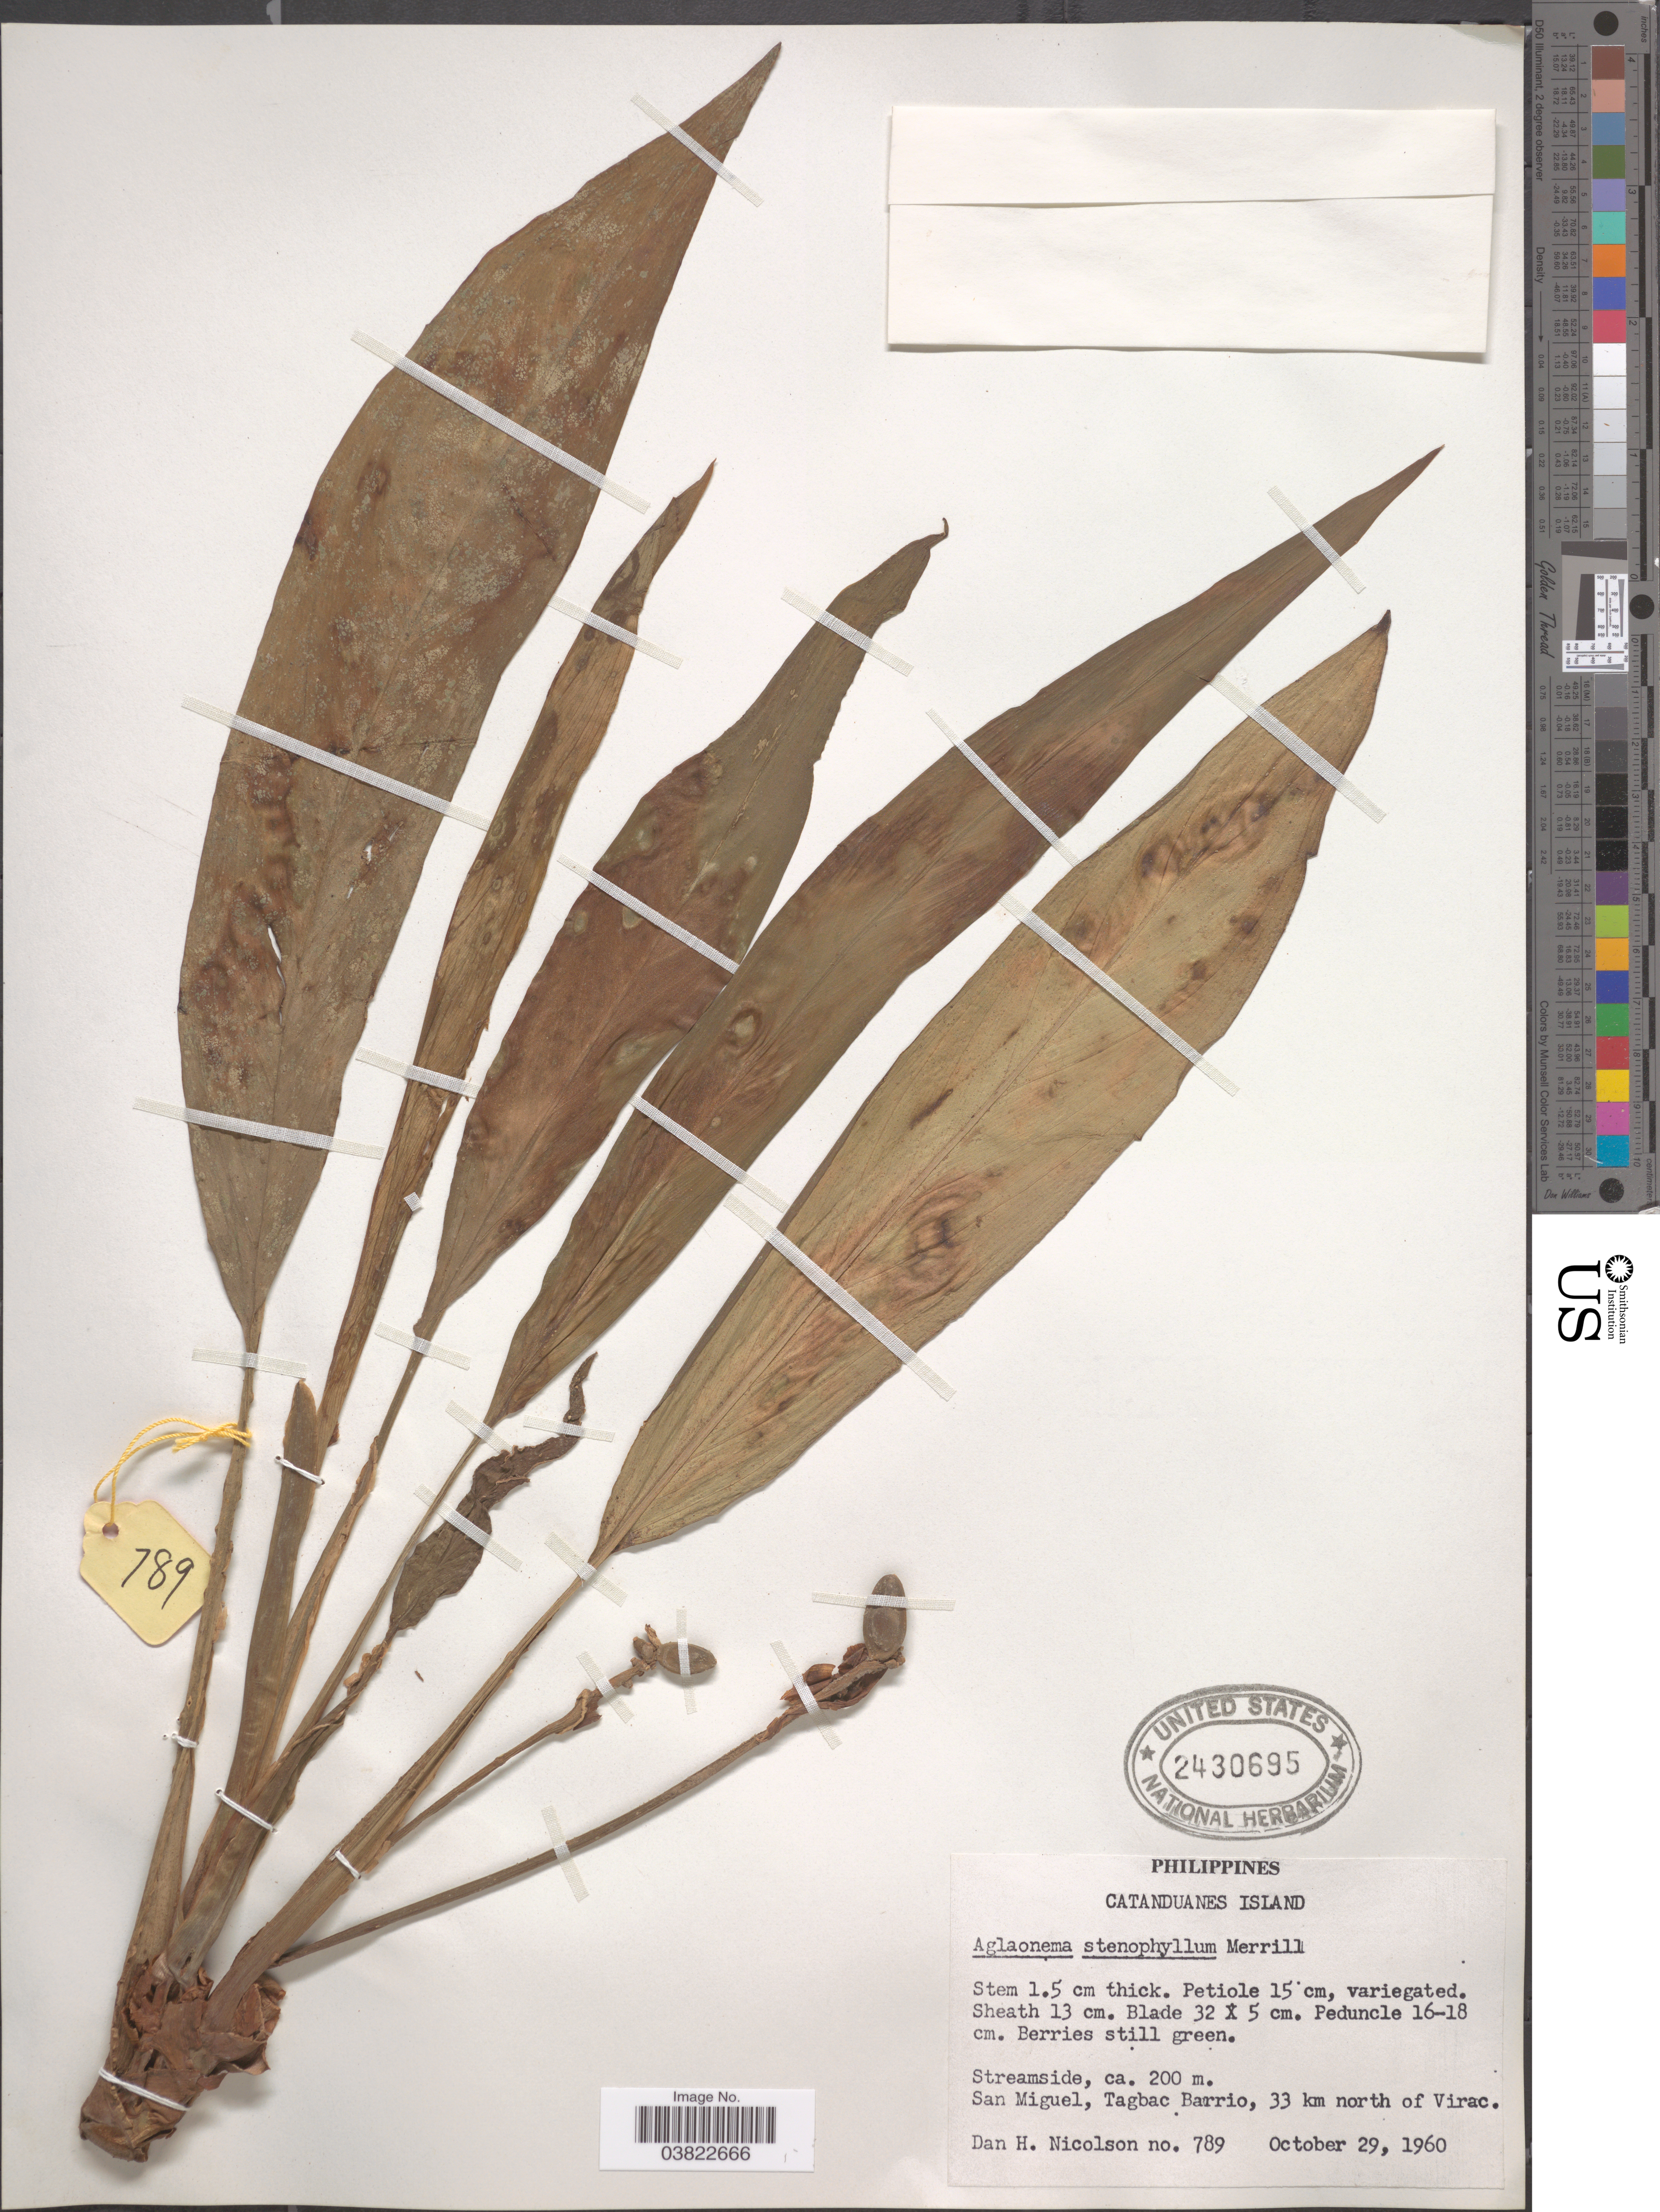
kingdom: Plantae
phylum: Tracheophyta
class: Liliopsida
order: Alismatales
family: Araceae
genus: Aglaonema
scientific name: Aglaonema stenophyllum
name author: Merr.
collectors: D. H. Nicolson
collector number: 789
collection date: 1960-10-29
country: Philippines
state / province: Bicol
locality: Catanduanes Island. San Miguel, Tagbac Barrio, 33 km north of Virac.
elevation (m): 200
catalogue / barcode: US 2430695